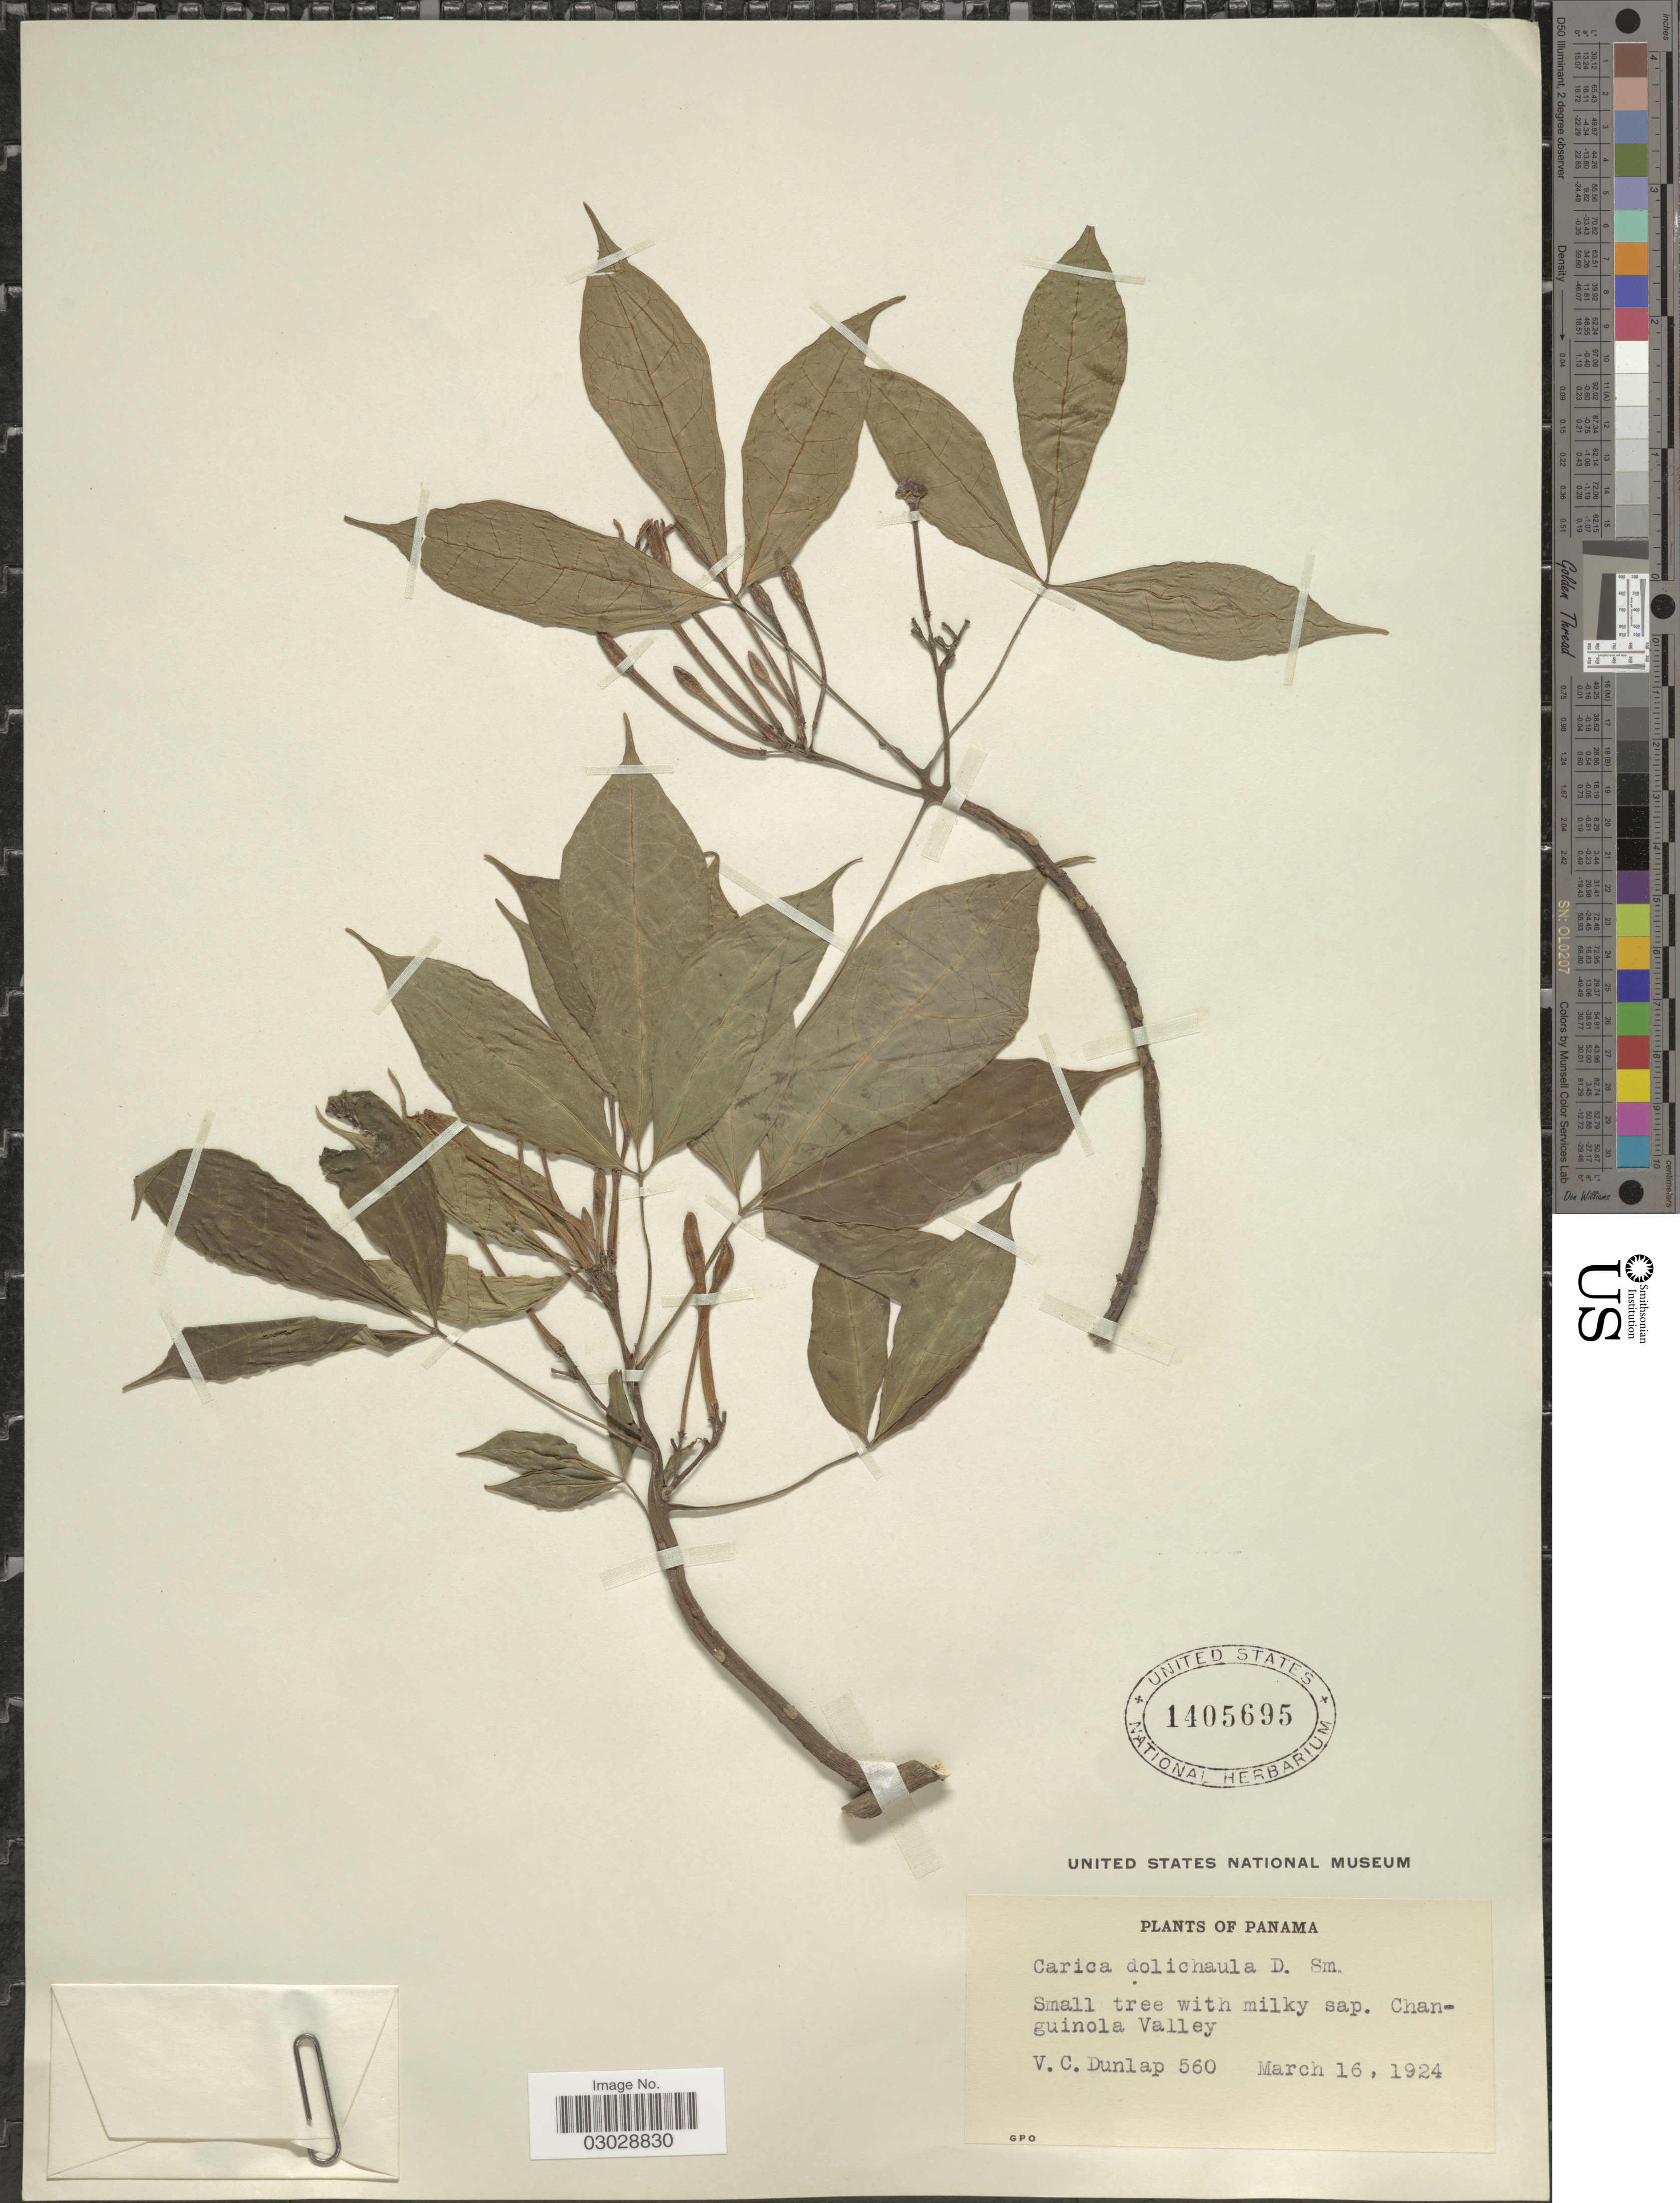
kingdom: Plantae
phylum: Tracheophyta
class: Magnoliopsida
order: Brassicales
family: Caricaceae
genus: Jacaratia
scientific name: Jacaratia dolichaula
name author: (Donn. Sm.) Woodson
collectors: V. C. Dunlap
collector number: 560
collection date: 1924-03-16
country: Panama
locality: Changuinola Valley.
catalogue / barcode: US 1405695